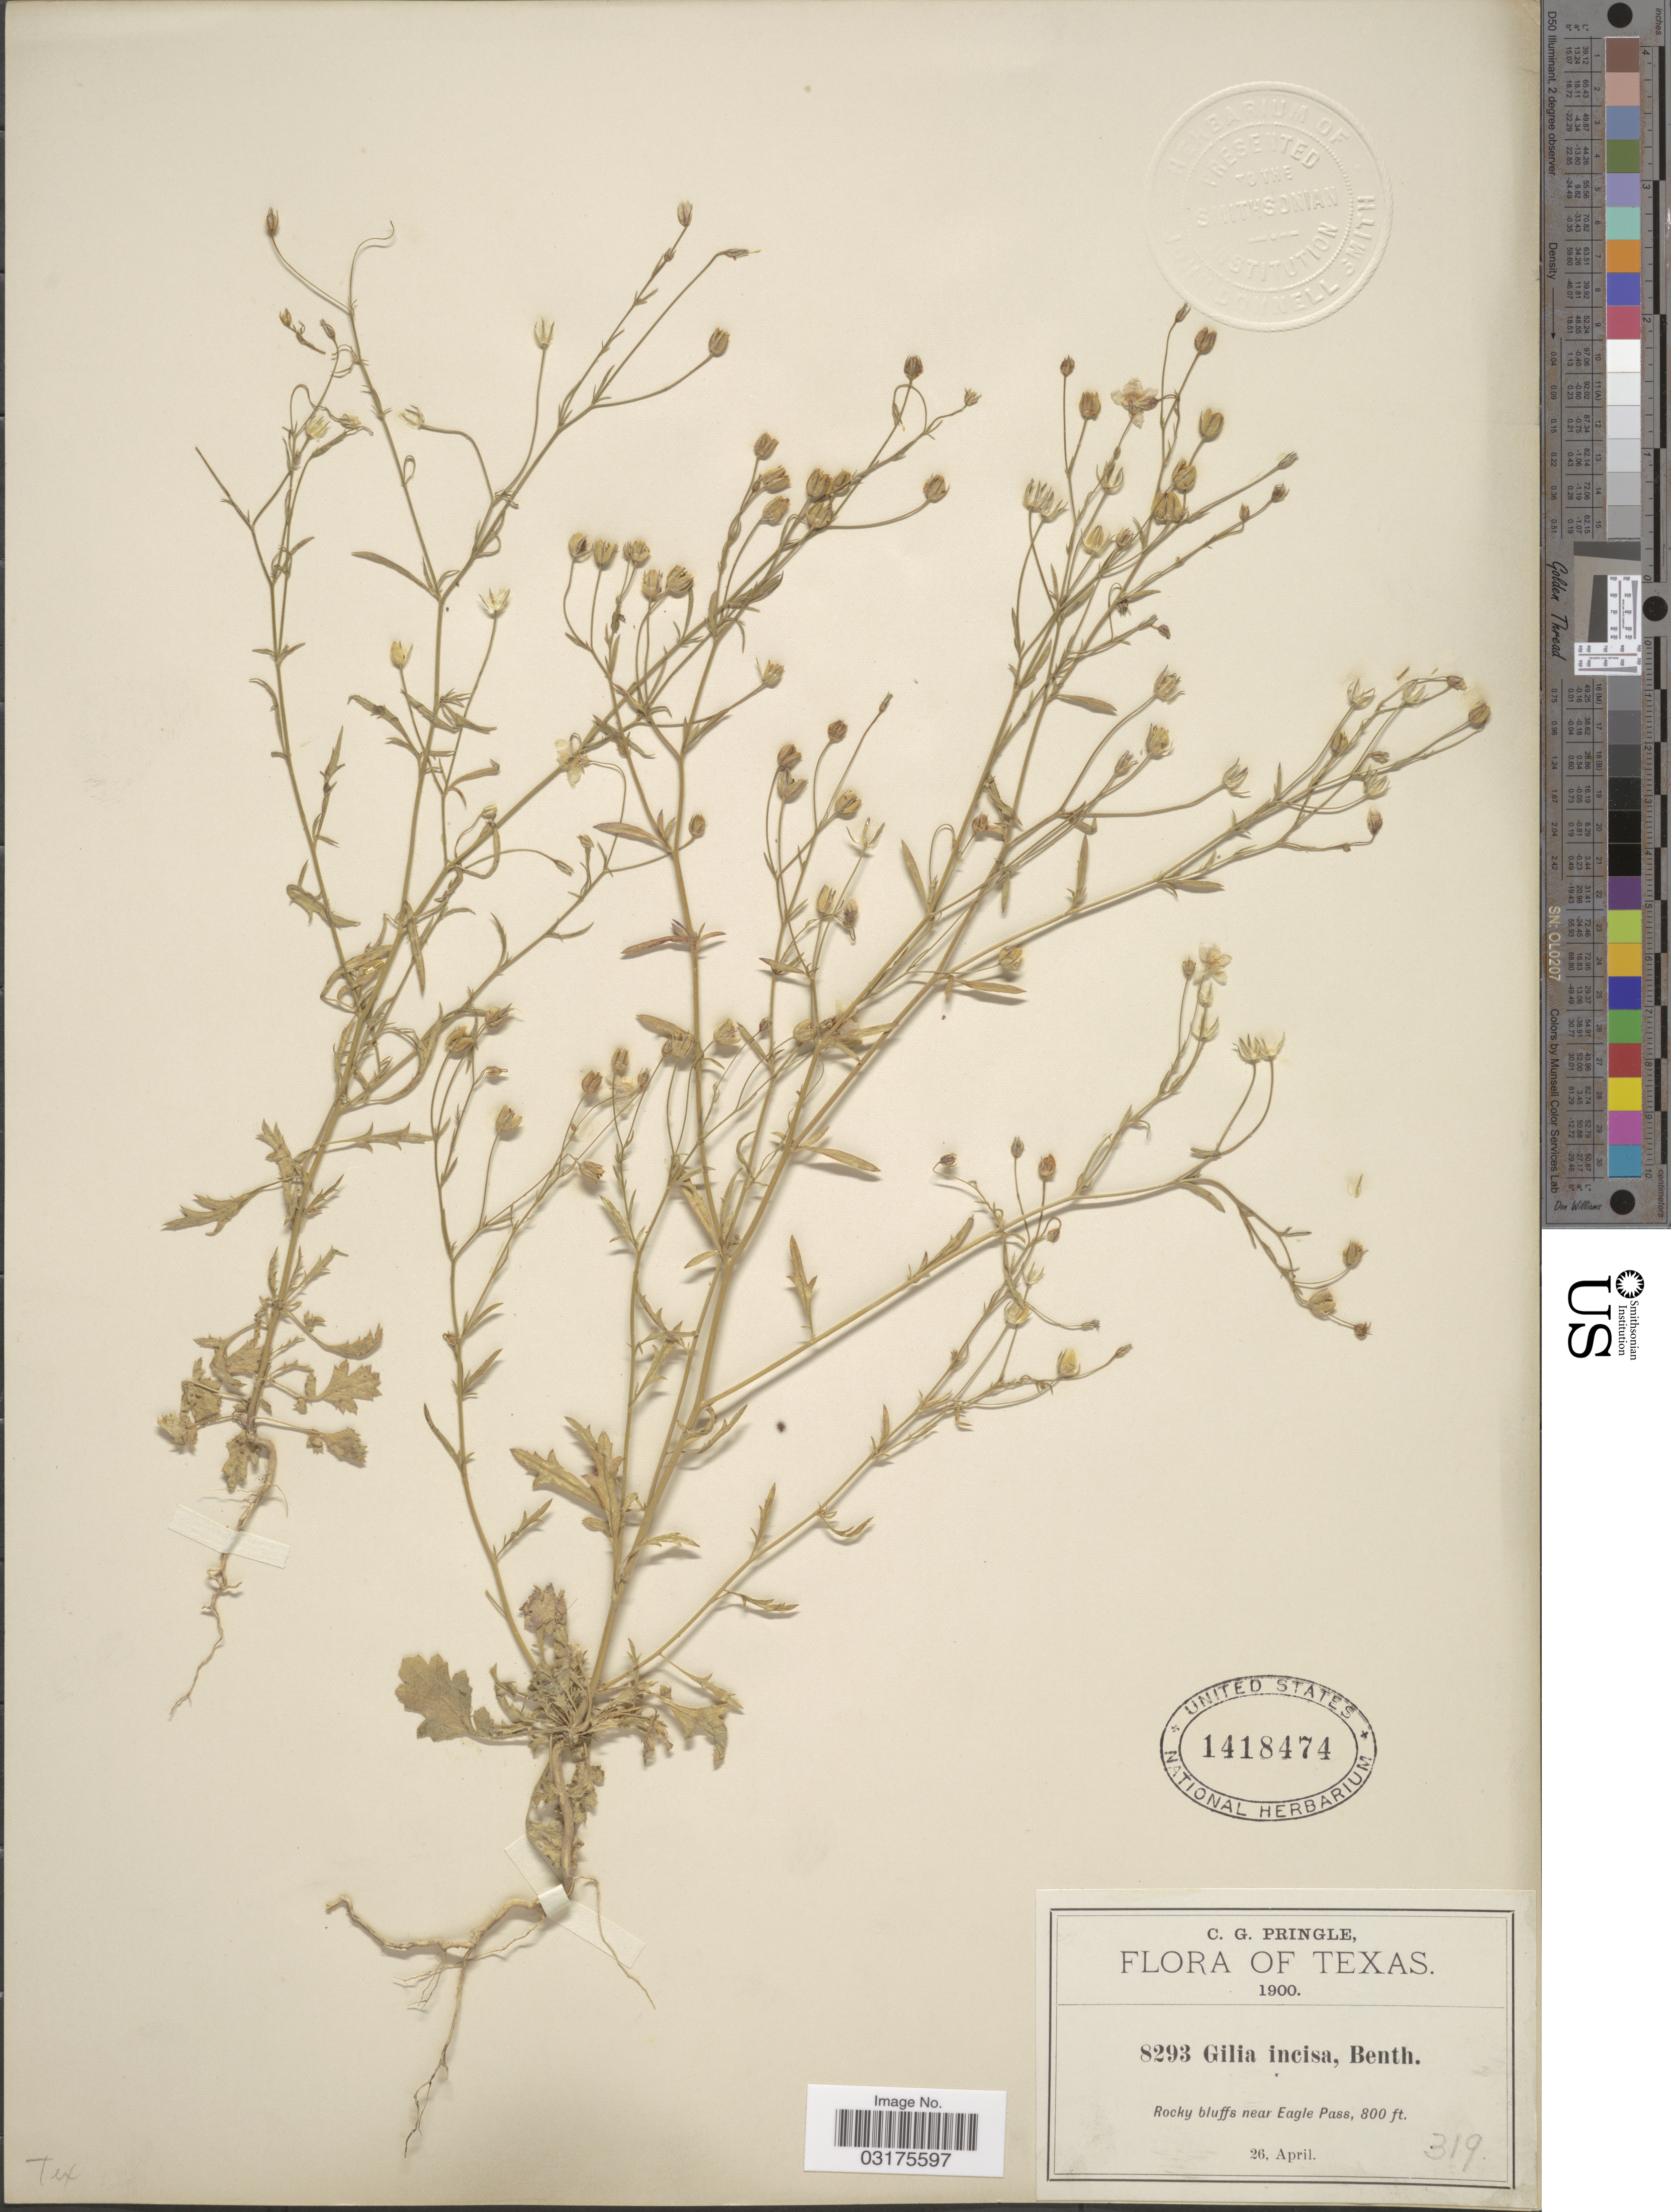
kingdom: Plantae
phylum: Tracheophyta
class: Magnoliopsida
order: Ericales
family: Polemoniaceae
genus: Giliastrum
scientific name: Giliastrum incisum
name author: (Benth.) J.M. Porter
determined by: Strong, Mark T., (BOT), Smithsonian Institution - National Museum of Natural History (UNITED STATES)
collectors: C. G. Pringle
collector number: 8293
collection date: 1900-04-26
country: United States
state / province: Texas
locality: Rocky bluffs near Eagle Pass.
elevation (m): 244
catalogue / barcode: US 1418474